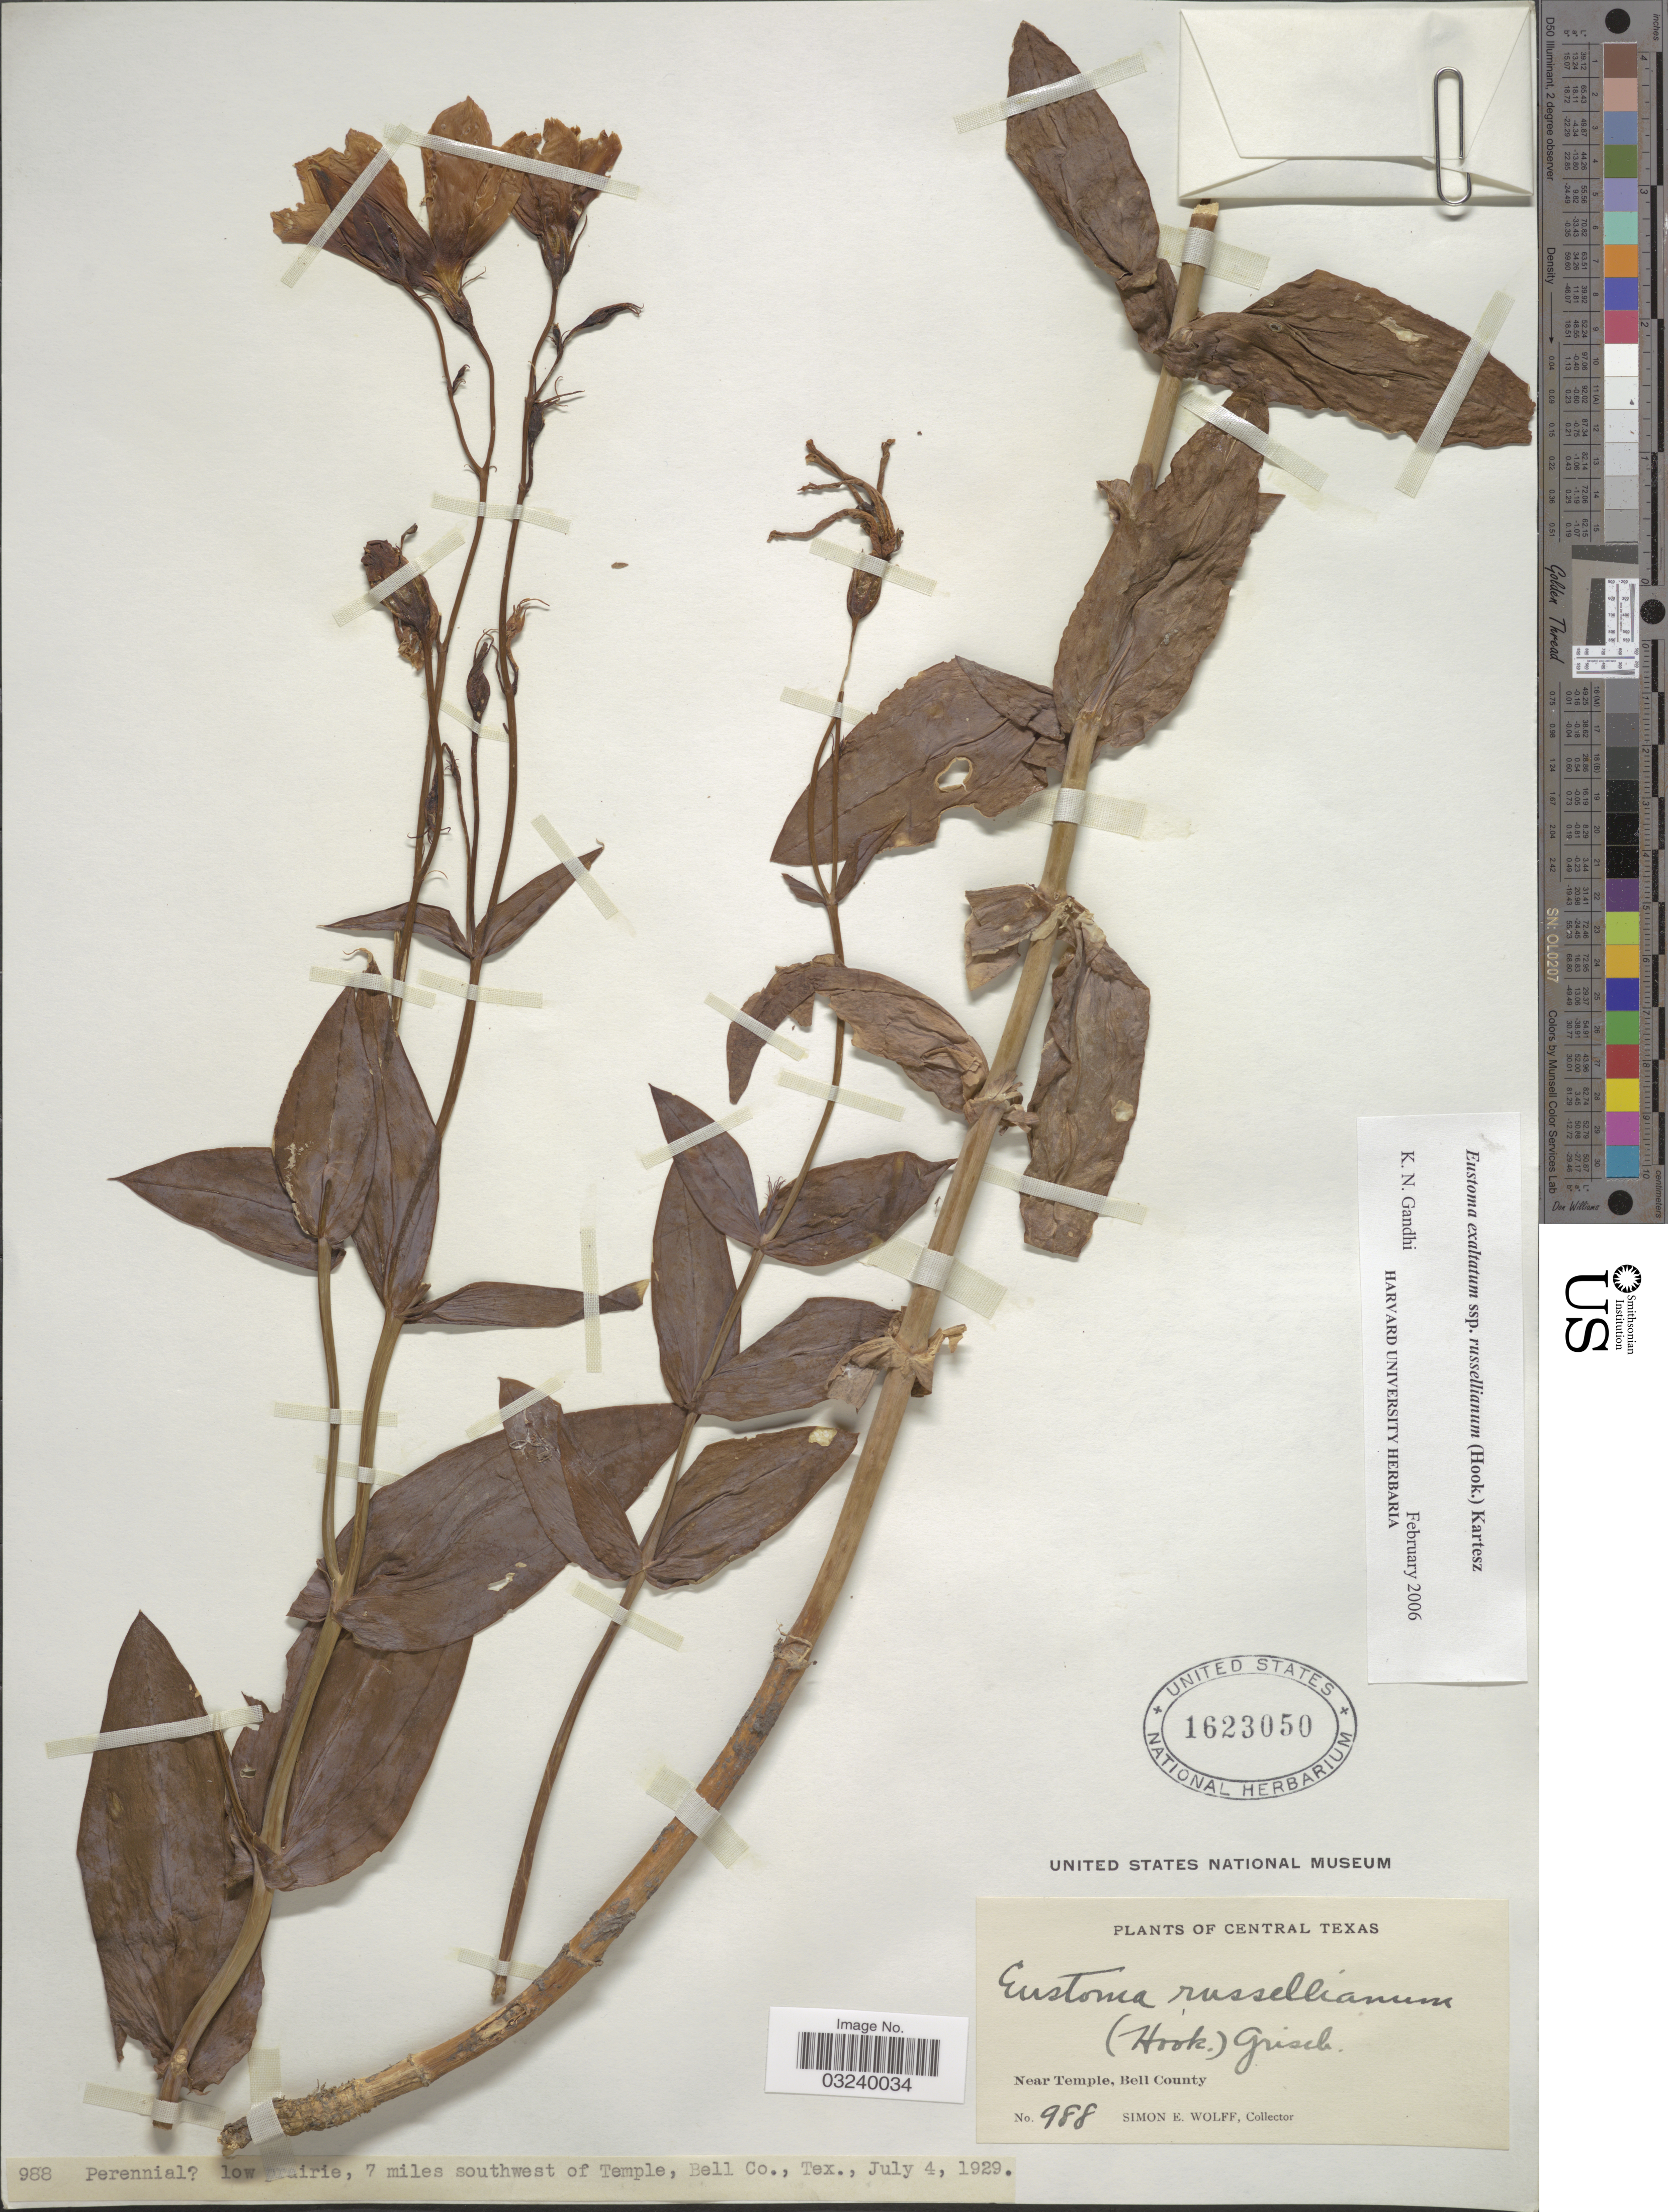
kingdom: Plantae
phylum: Tracheophyta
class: Magnoliopsida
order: Gentianales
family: Gentianaceae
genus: Eustoma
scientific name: Eustoma grandiflorum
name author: (Raf.) Shinners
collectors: S. E. Wolff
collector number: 988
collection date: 1929-07-04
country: United States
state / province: Texas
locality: Central Texas, Near Temple, Bell County, 7 miles southwest of Temple, Bell Co.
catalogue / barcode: US 1623050